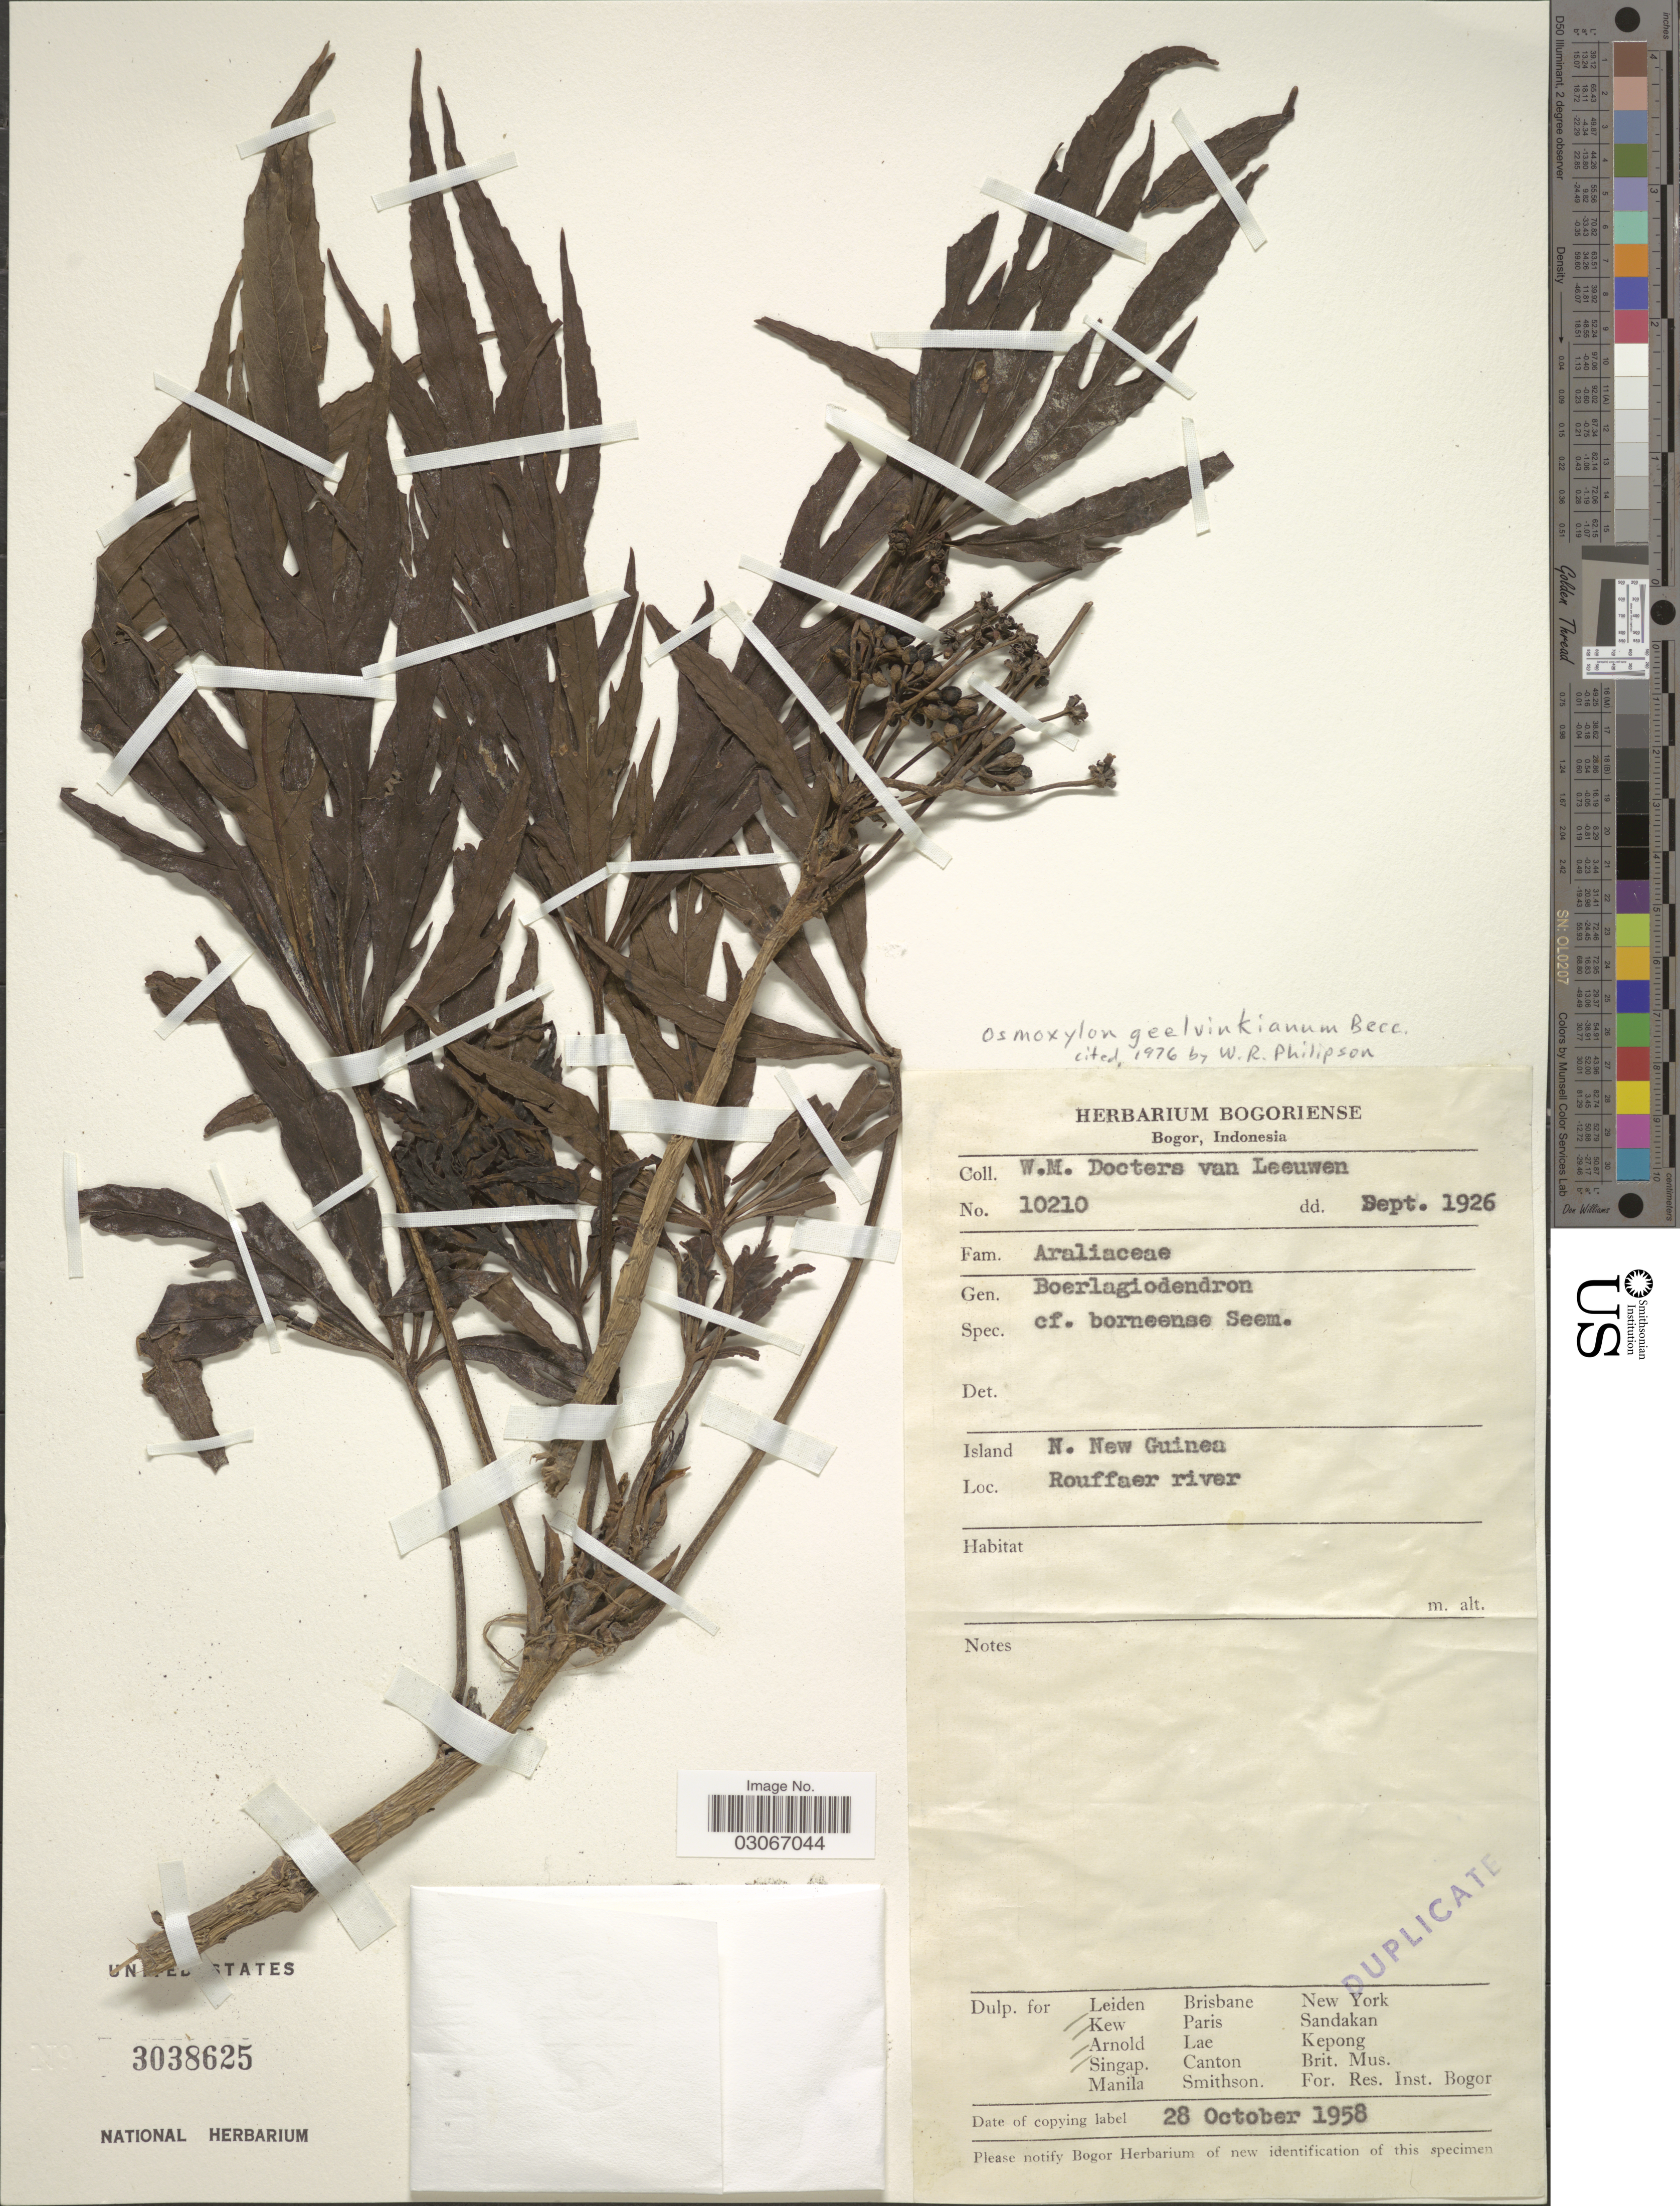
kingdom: Plantae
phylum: Tracheophyta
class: Magnoliopsida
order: Apiales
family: Araliaceae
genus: Osmoxylon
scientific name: Osmoxylon geelvinkianum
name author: Becc.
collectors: W. Docters van Leeuwen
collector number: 10210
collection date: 1926-09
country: Indonesia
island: New Guinea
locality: Island N. New Guinea. Rouffaer river.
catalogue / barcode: US 3038625